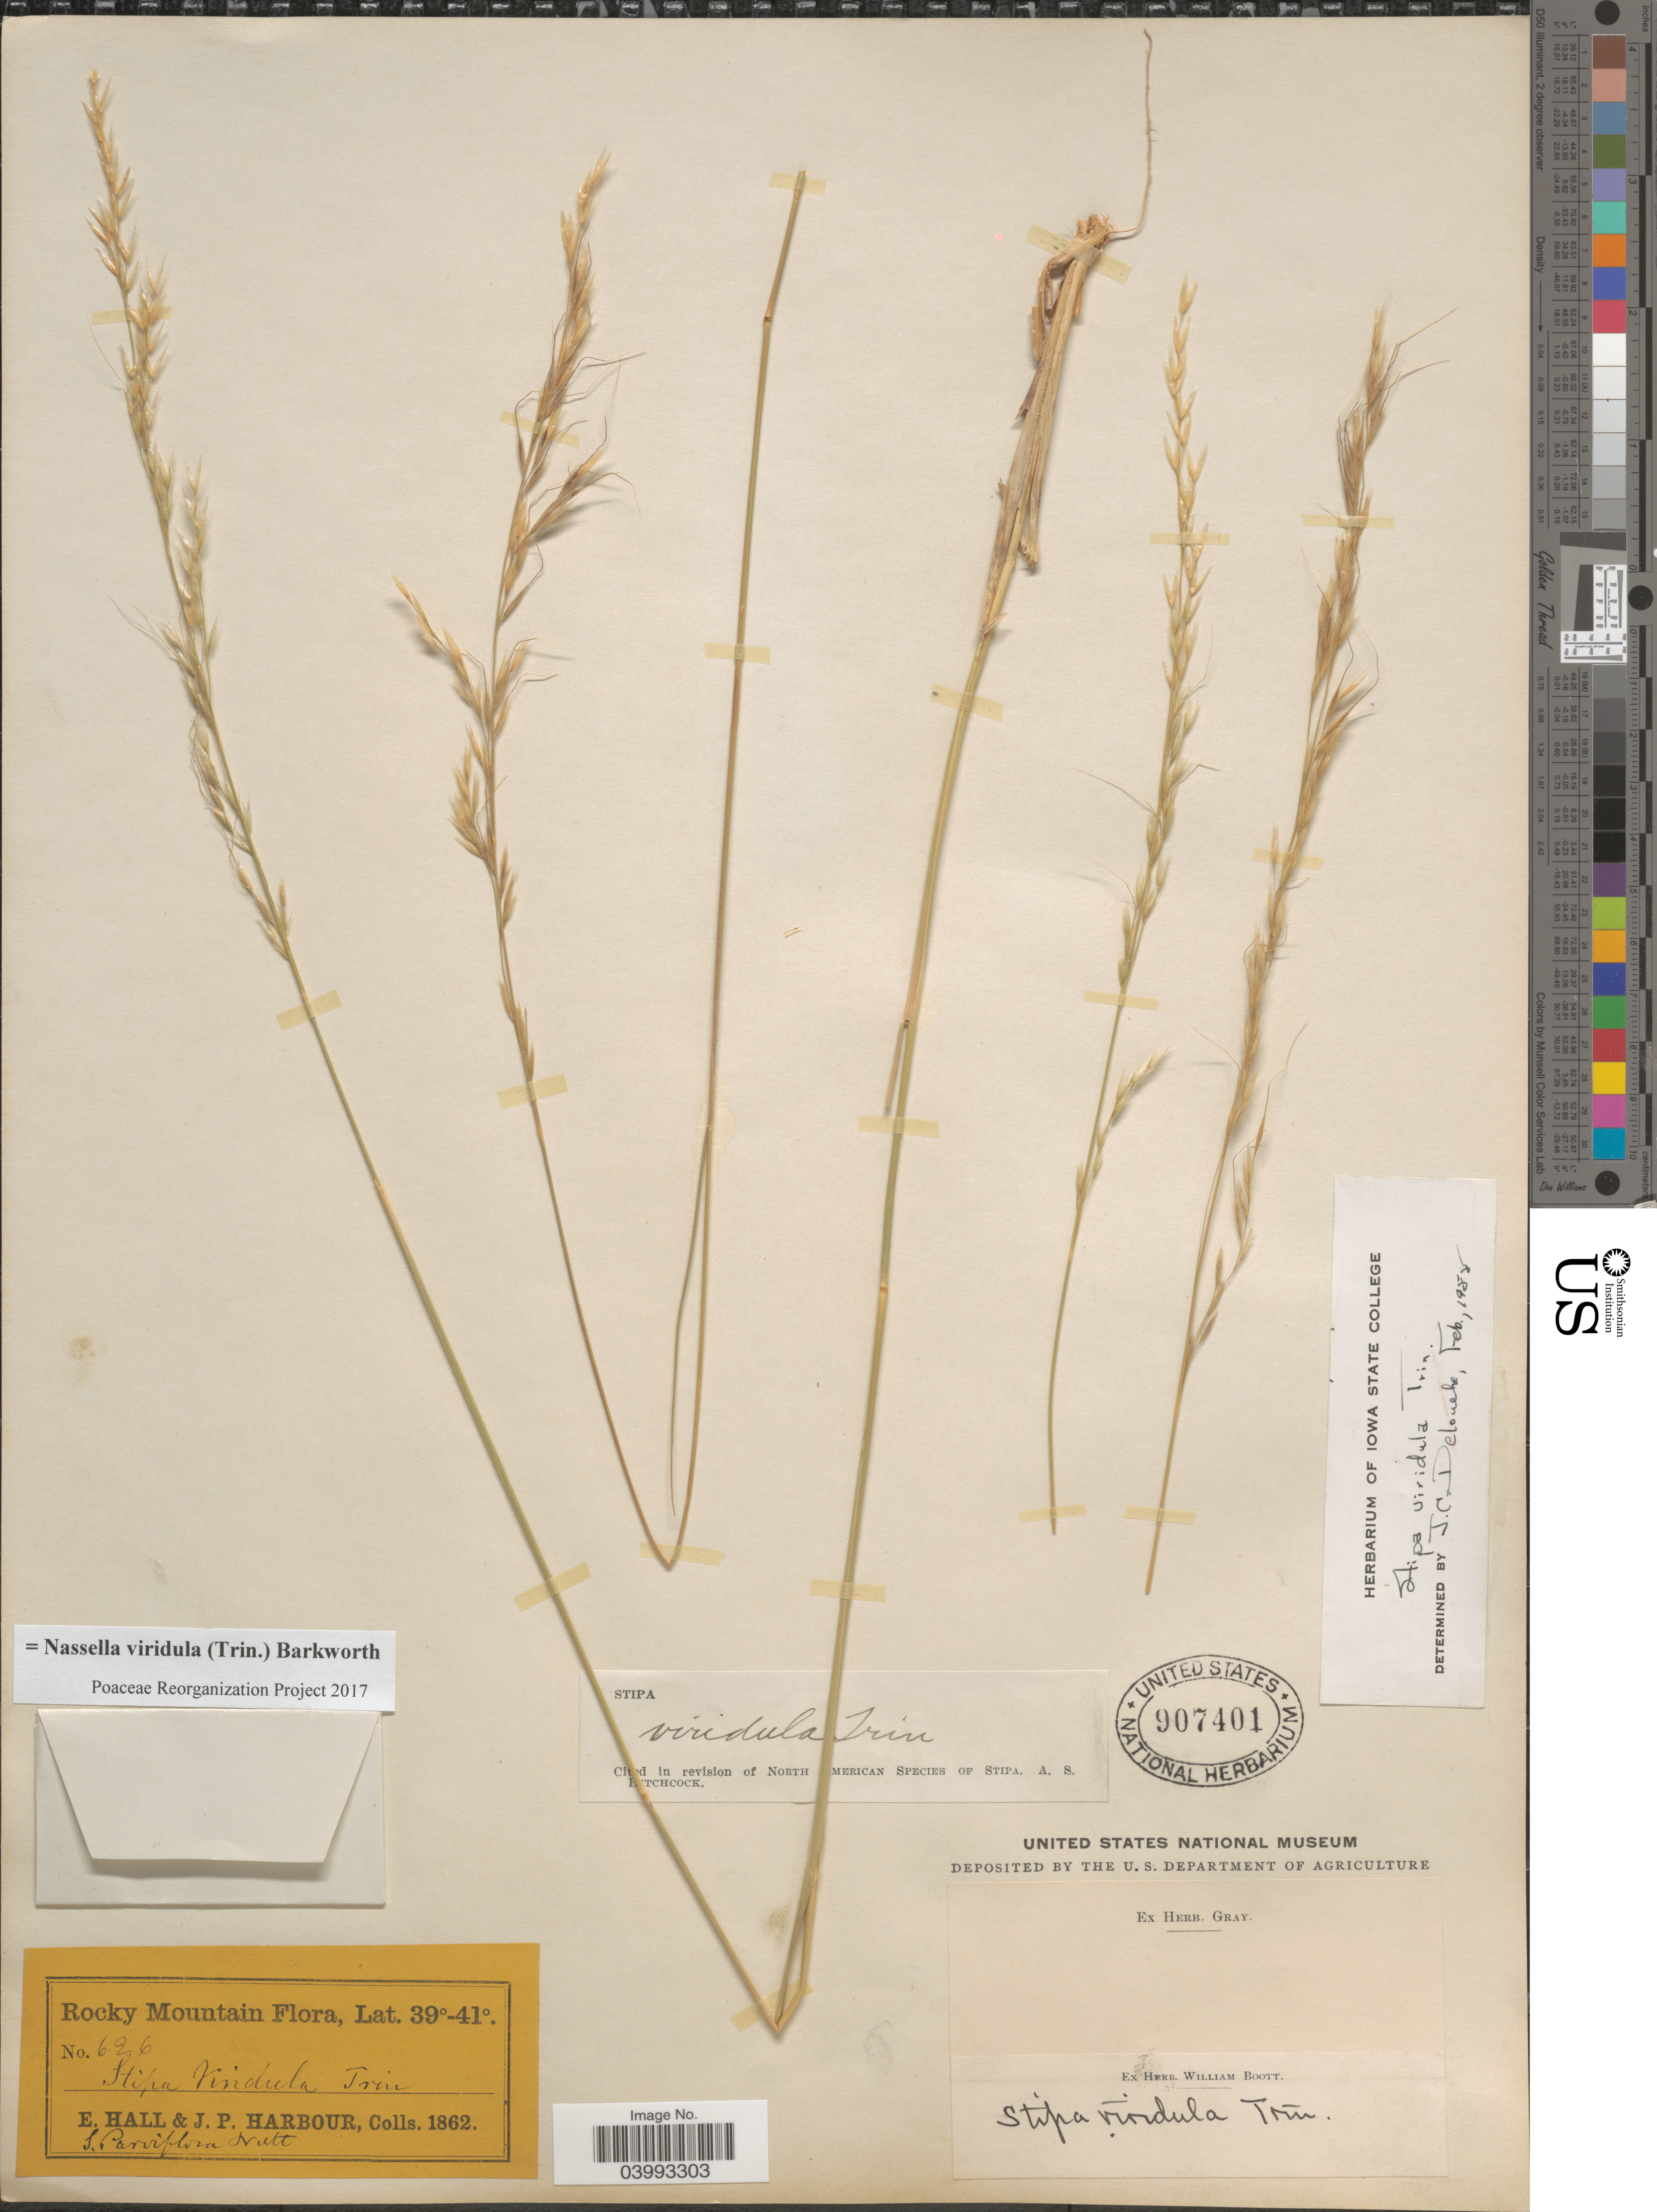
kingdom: Plantae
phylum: Tracheophyta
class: Liliopsida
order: Poales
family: Poaceae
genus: Nassella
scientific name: Nassella viridula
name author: (Trin.) Barkworth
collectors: E. Hall & J. Harbour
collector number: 626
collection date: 1862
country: United States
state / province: Colorado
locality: Rocky Mountain.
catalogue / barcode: US 907401